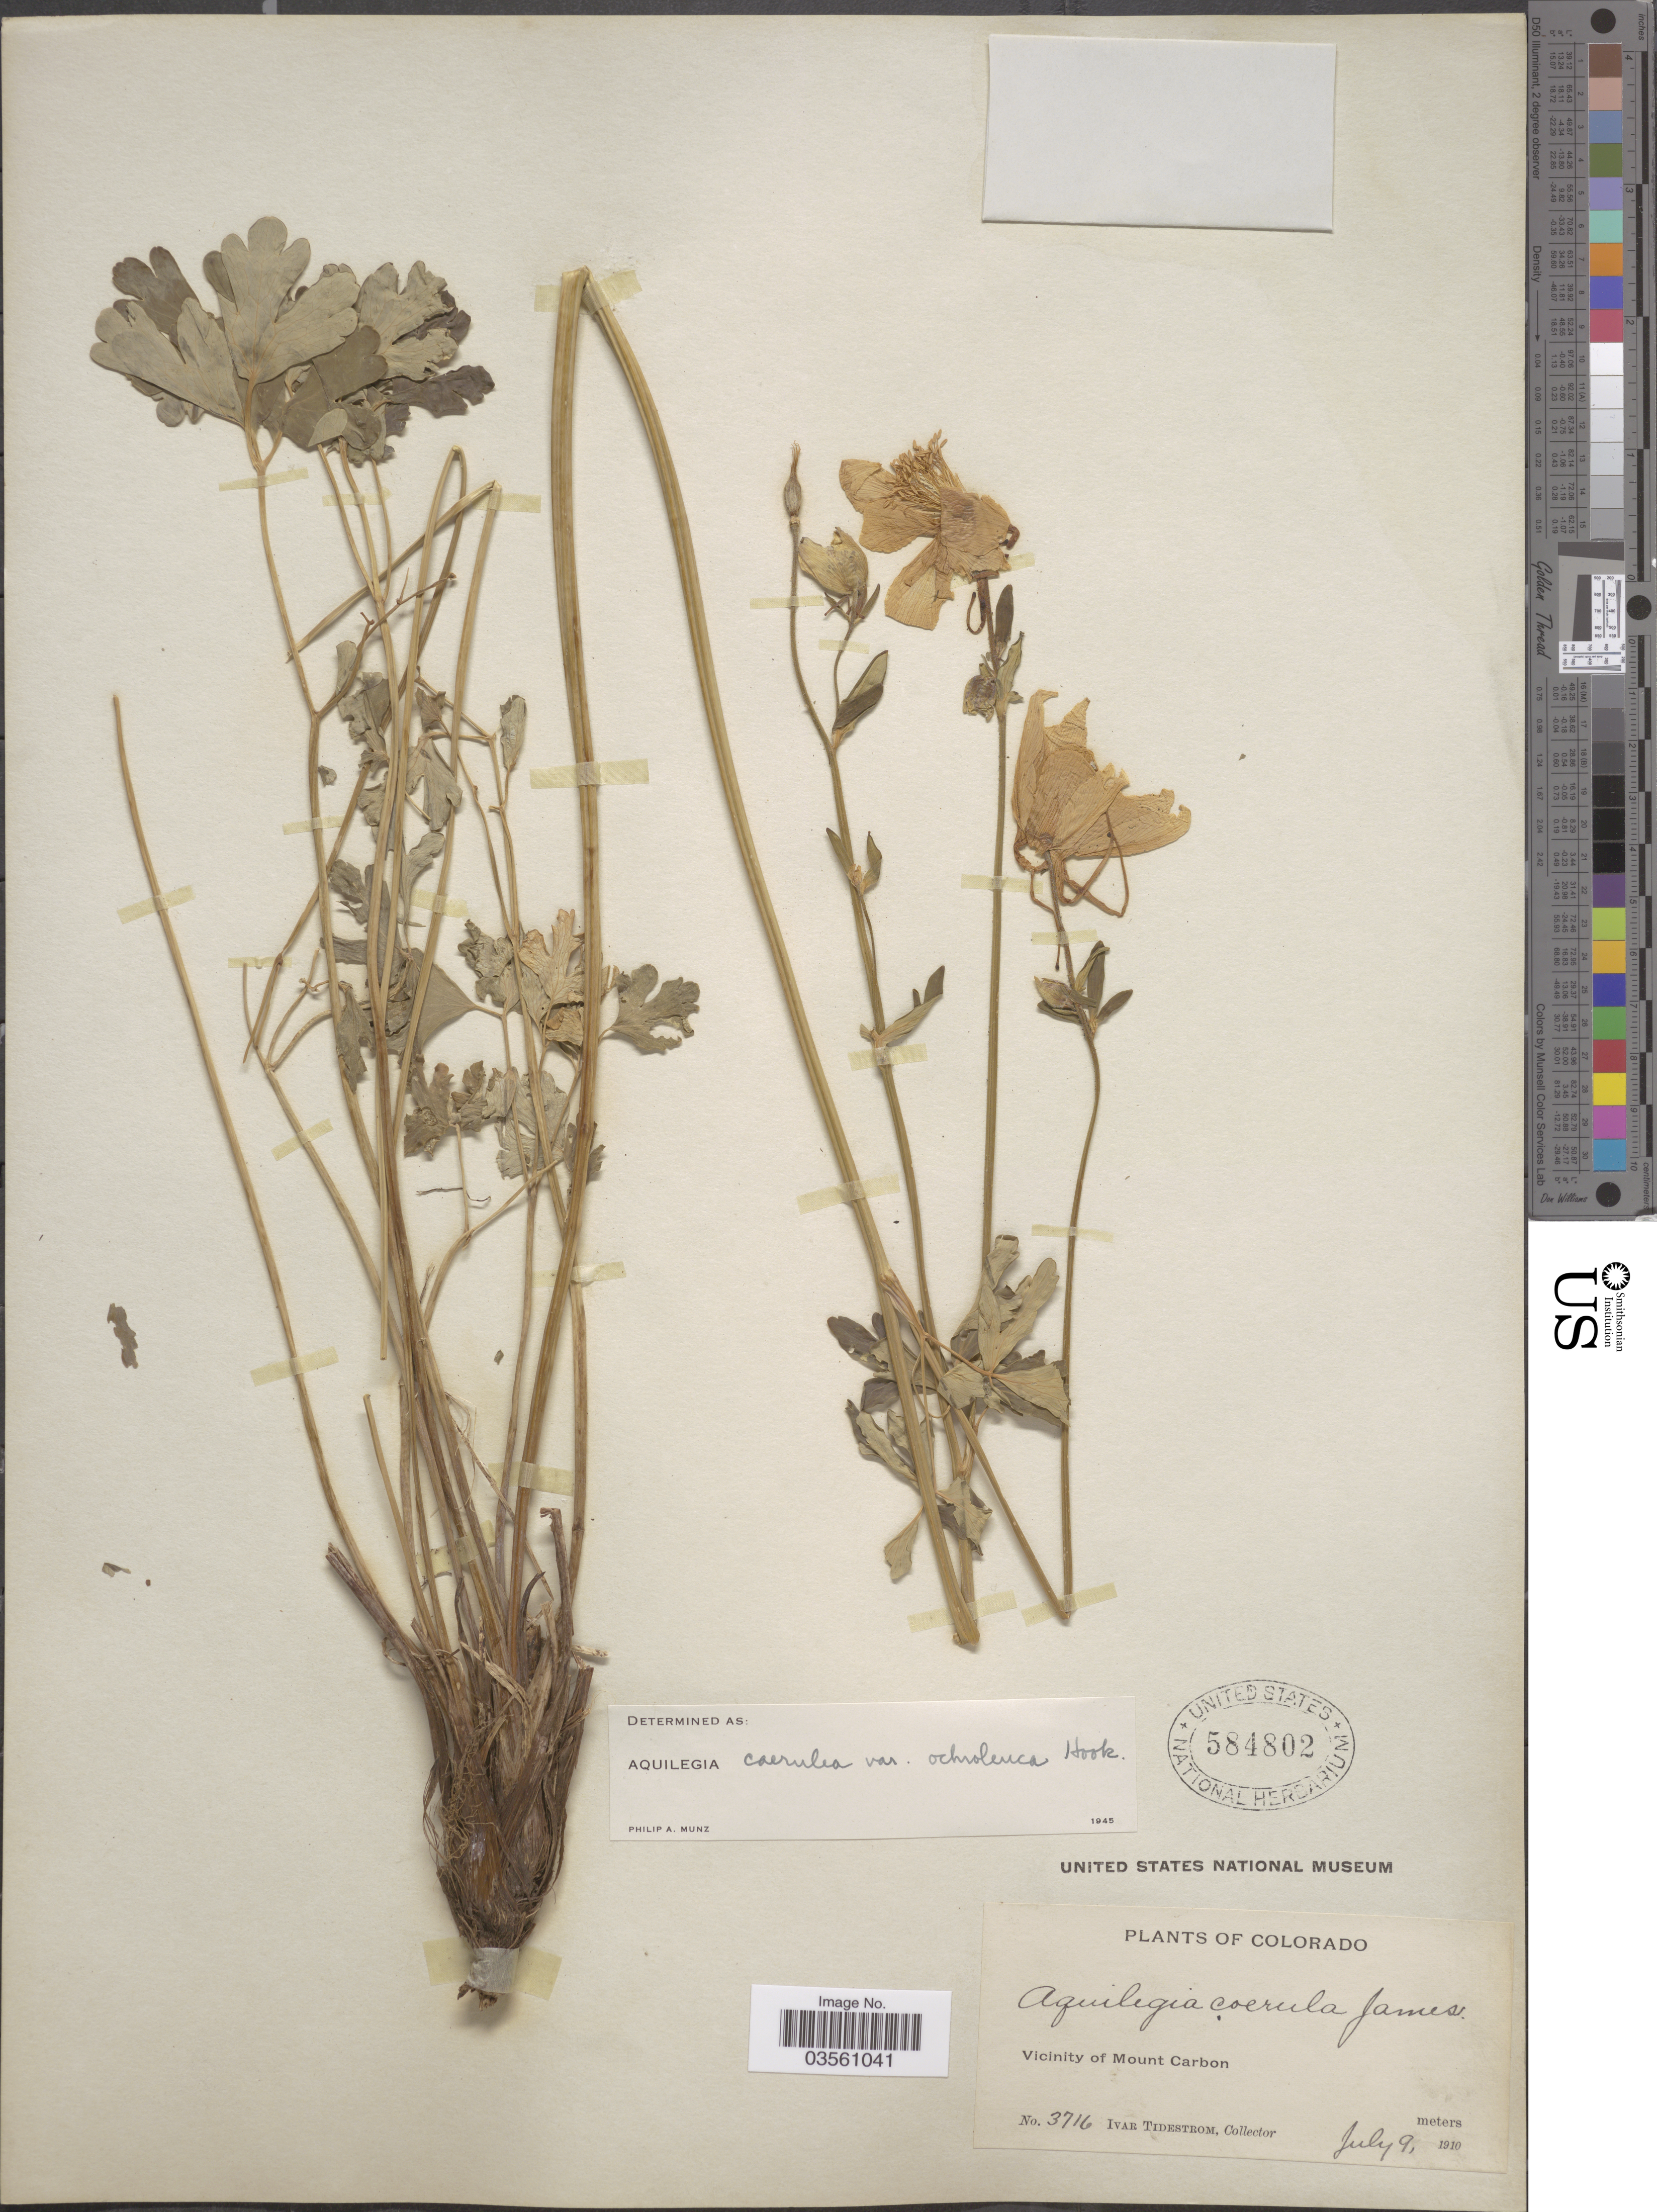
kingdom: Plantae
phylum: Tracheophyta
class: Magnoliopsida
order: Ranunculales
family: Ranunculaceae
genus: Aquilegia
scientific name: Aquilegia coerulea var. ochroleuca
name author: Hook.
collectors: I. F. Tidestrom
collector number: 3716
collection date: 1910-07-09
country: United States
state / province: Colorado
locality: Vicinity of Mount Carbon.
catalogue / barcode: US 584802